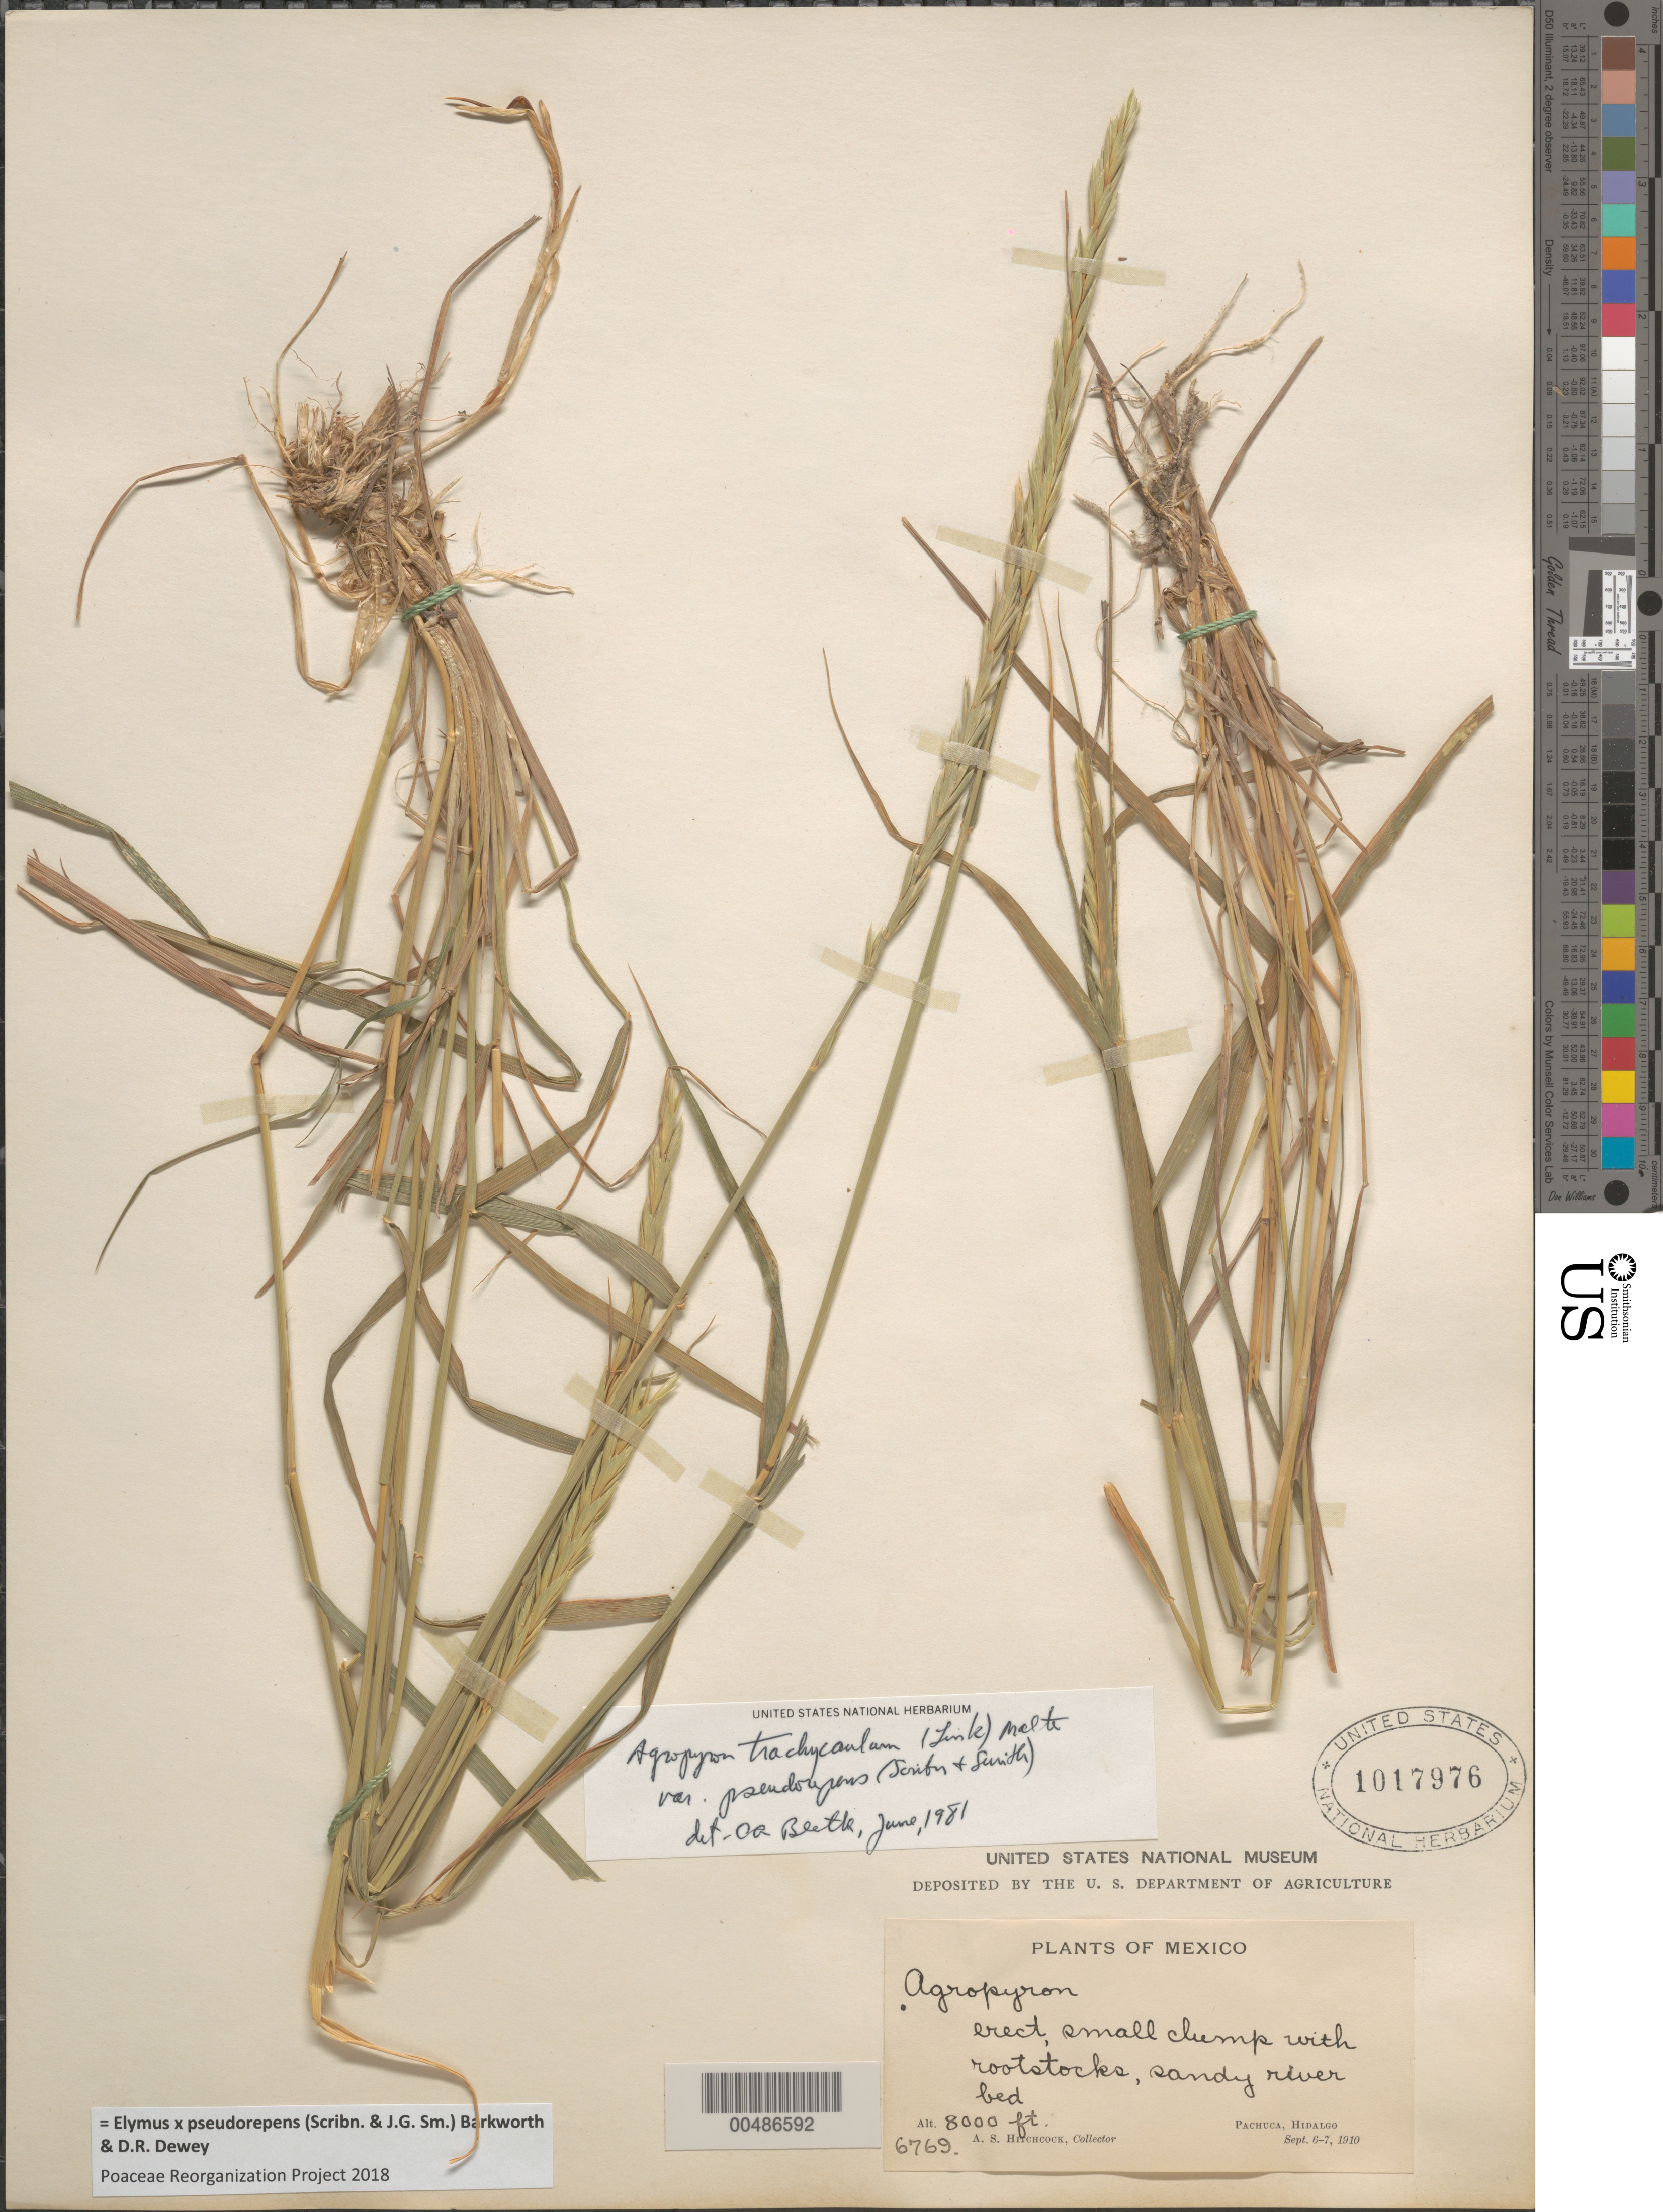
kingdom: Plantae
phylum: Tracheophyta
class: Liliopsida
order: Poales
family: Poaceae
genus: Elymus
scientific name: Elymus x pseudorepens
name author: (Scribn. & J.G. Sm.) Barkworth & Dewey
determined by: Poaceae Reorganization Project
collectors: A. S. Hitchcock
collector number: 6769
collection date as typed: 6 Sep 1910 to 7 Sep 1910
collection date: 1910-09-06/1910-09-07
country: Mexico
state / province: Hidalgo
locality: Pachuca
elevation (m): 2438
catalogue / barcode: US 1017976